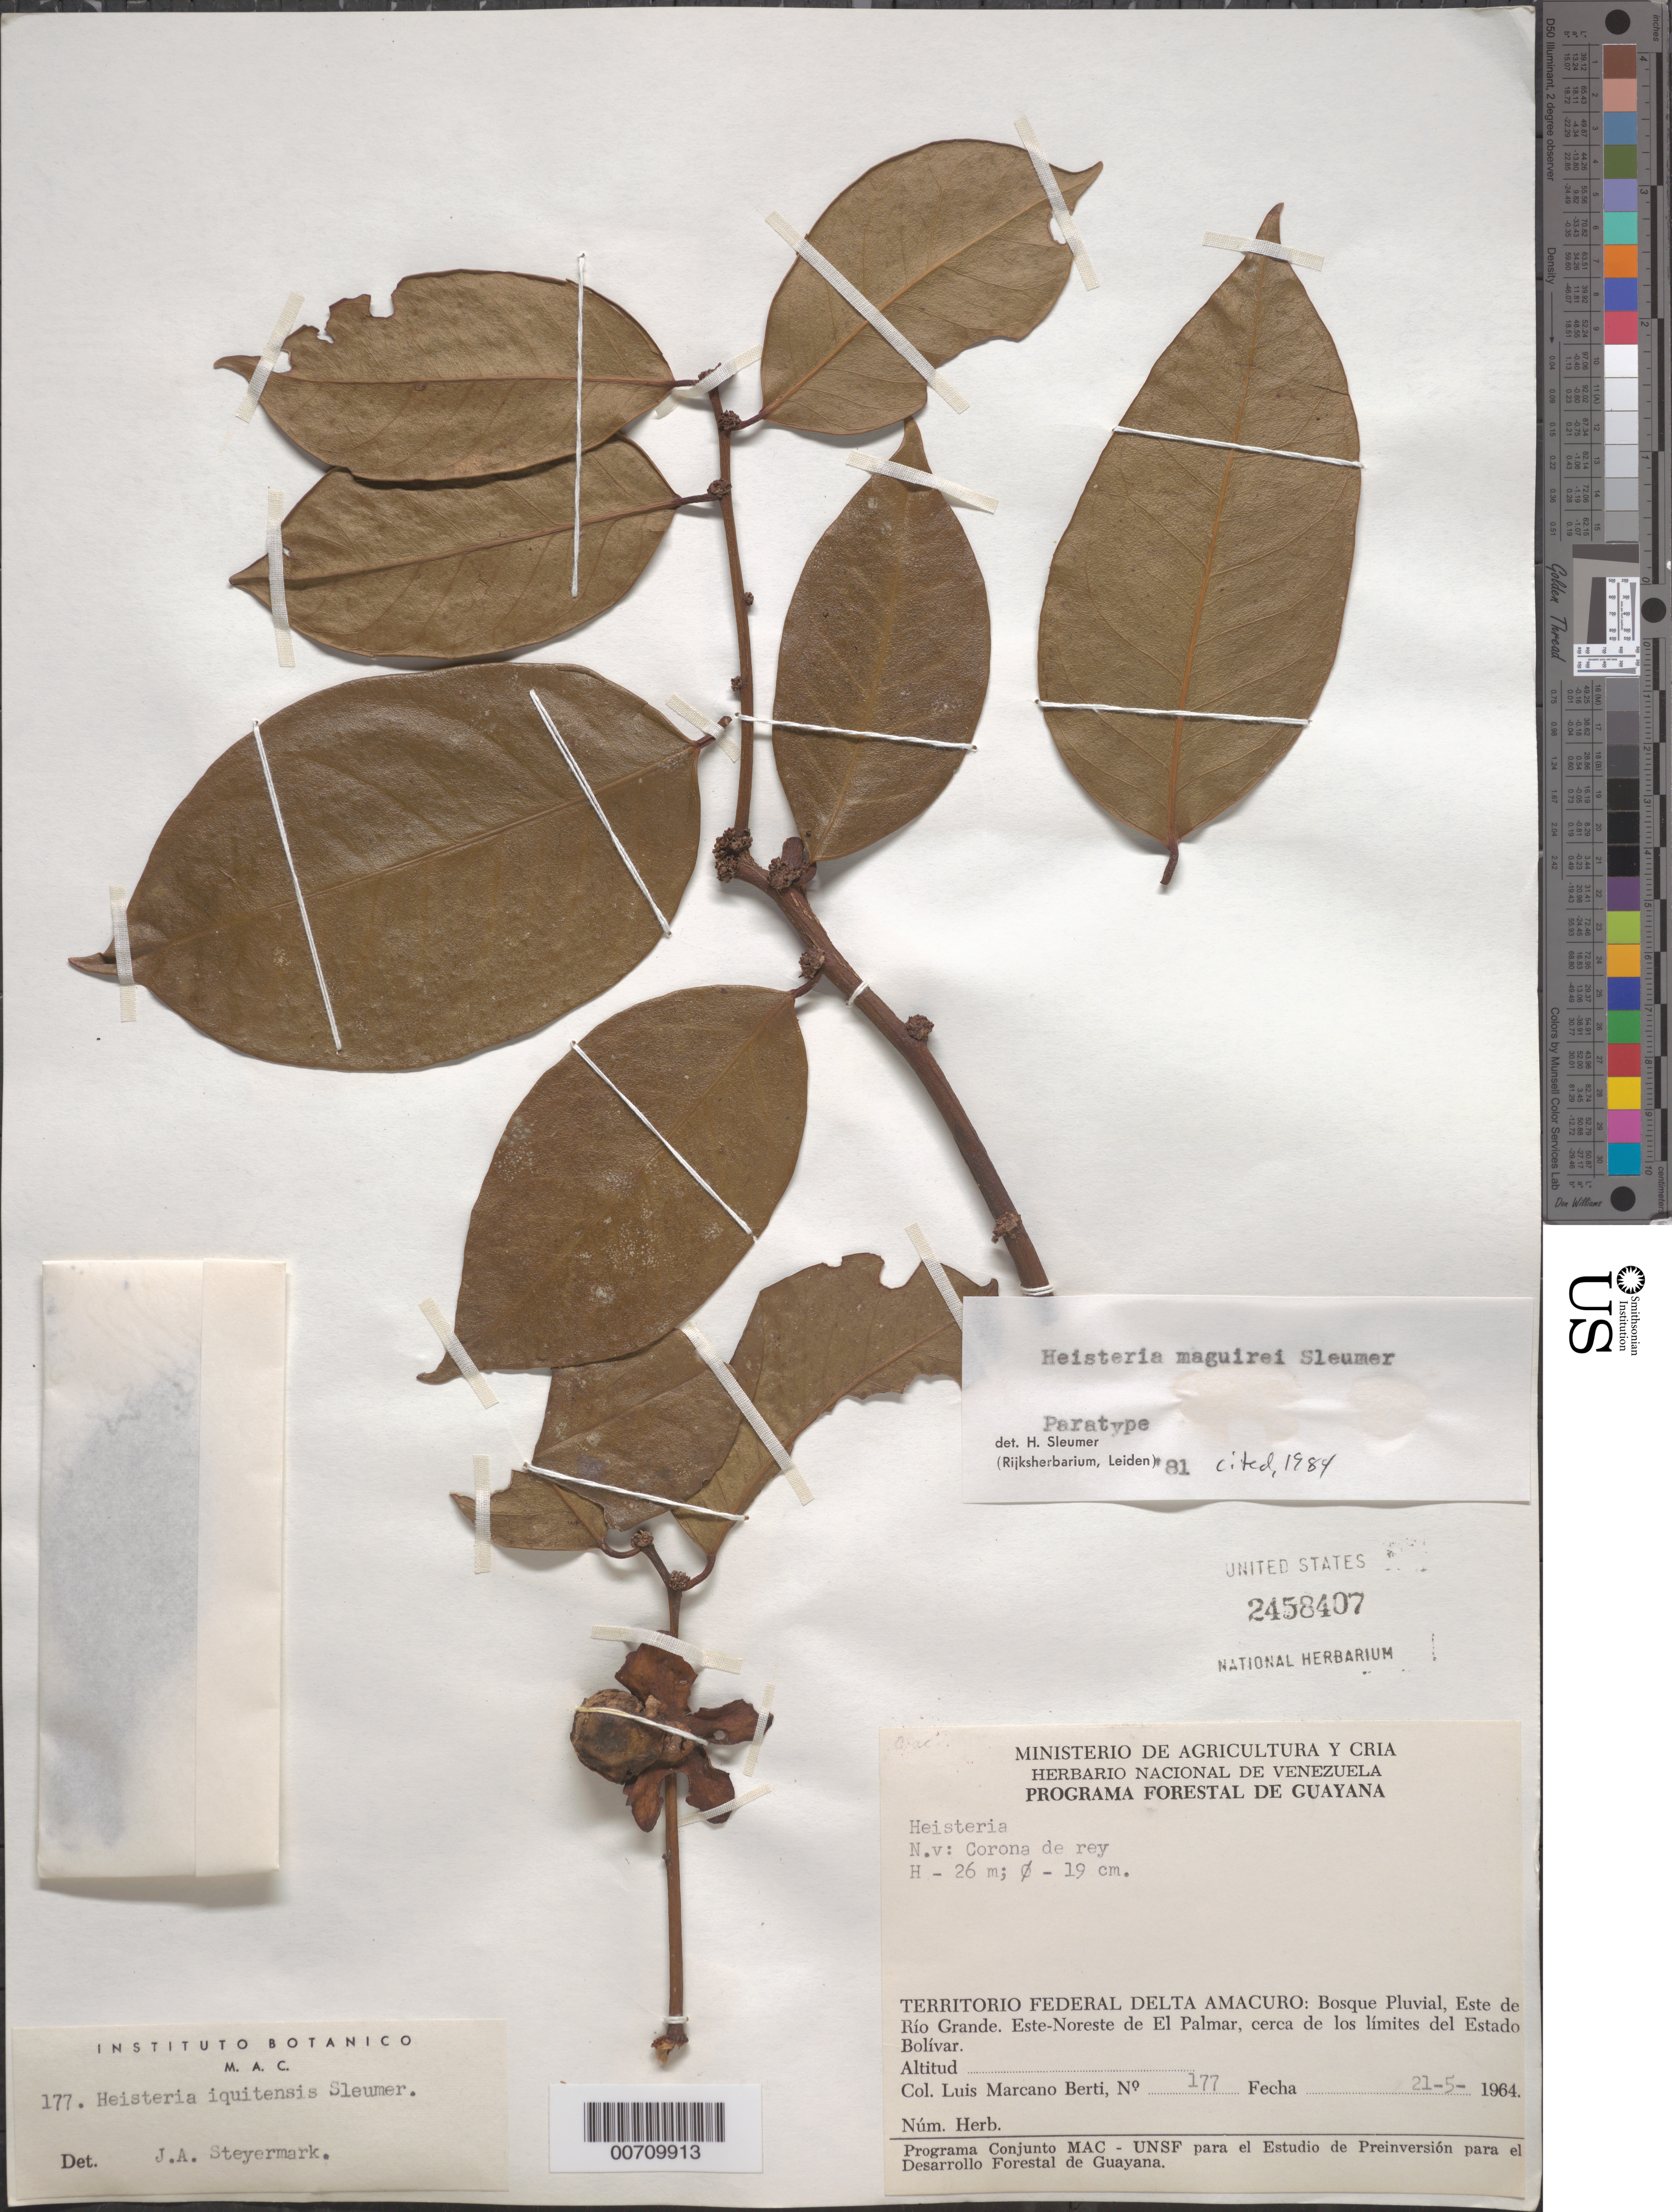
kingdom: Plantae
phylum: Tracheophyta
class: Magnoliopsida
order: Santalales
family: Erythropalaceae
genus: Heisteria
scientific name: Heisteria maguirei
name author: Sleumer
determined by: Sleumer, H. O.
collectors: L. Marcano-Berti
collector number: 177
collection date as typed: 21-May-64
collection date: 1964-05-21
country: Venezuela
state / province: Delta Amacuro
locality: Este de Río Grande, ENE de El Palmar, cerca de los limites del Estado Bolívar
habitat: Bosque pluvial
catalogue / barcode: US 2458407